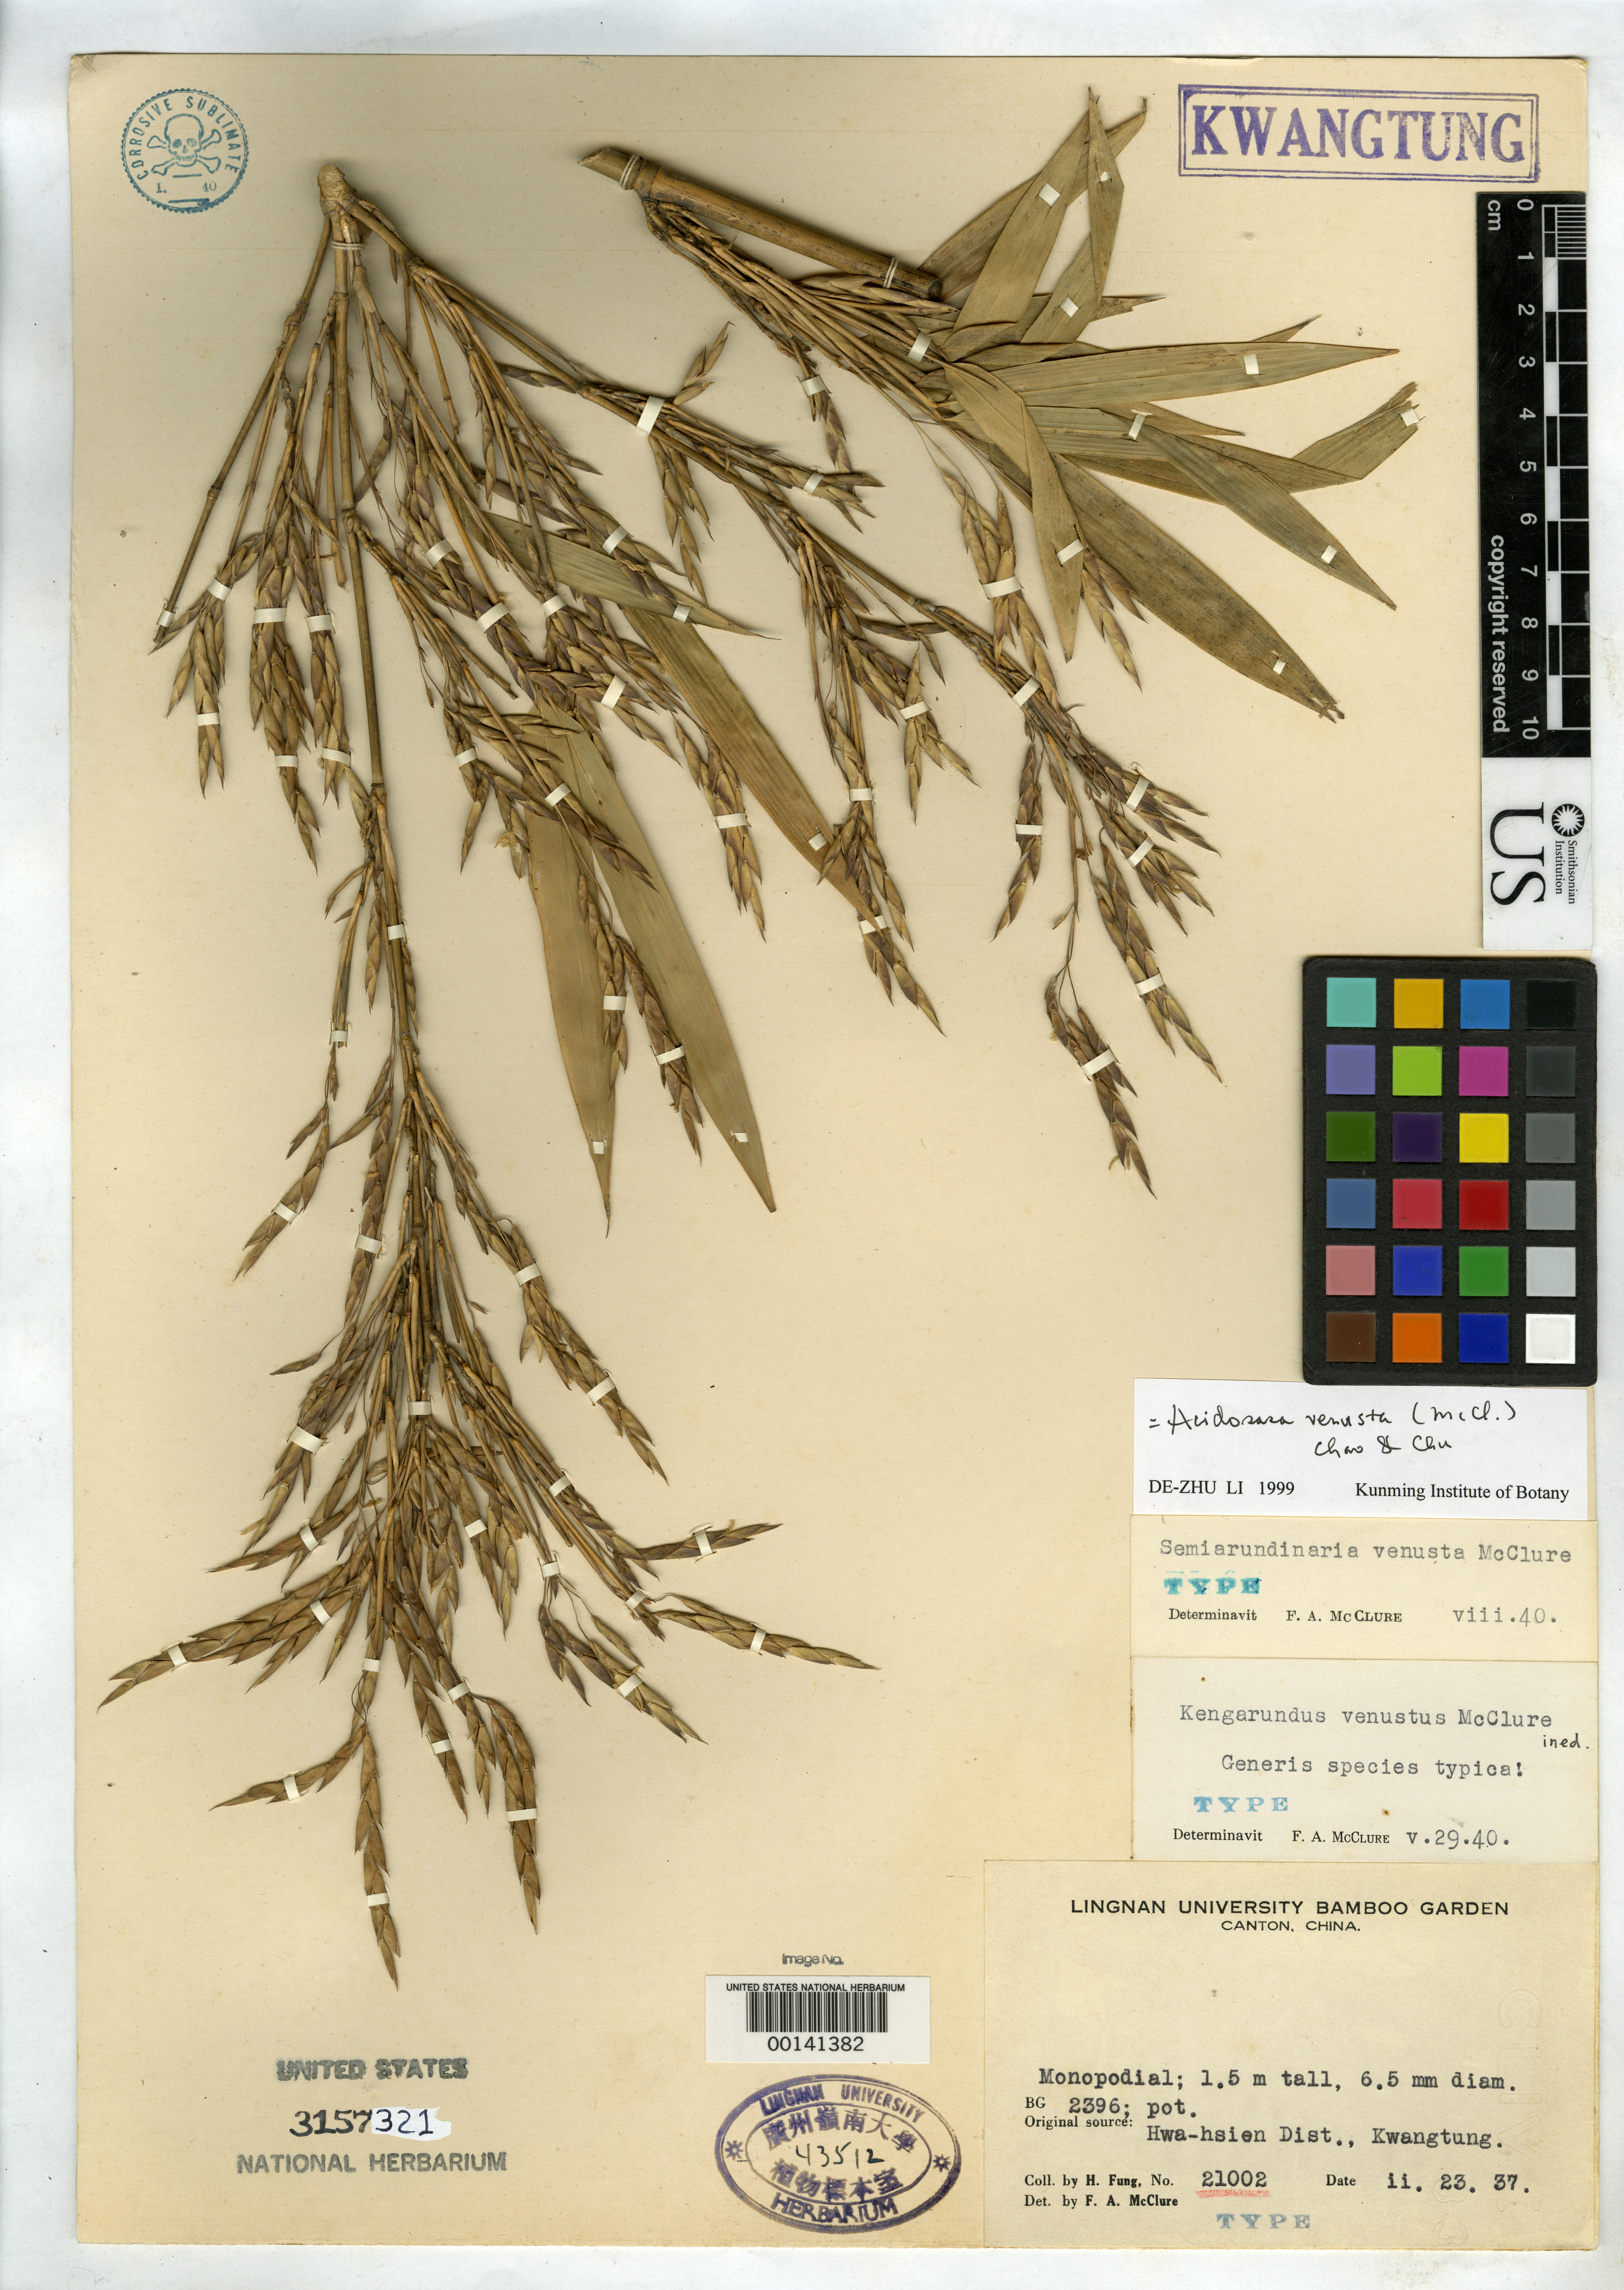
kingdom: Plantae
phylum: Tracheophyta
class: Liliopsida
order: Poales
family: Poaceae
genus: Semiarundinaria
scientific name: Semiarundinaria venusta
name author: McClure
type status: Type Collection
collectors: H. L. Fung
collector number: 21002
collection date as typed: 28 Dec 1931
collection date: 1931-12-28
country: China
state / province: Guangdong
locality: Hwa-hsien Dist.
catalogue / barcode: US 43512